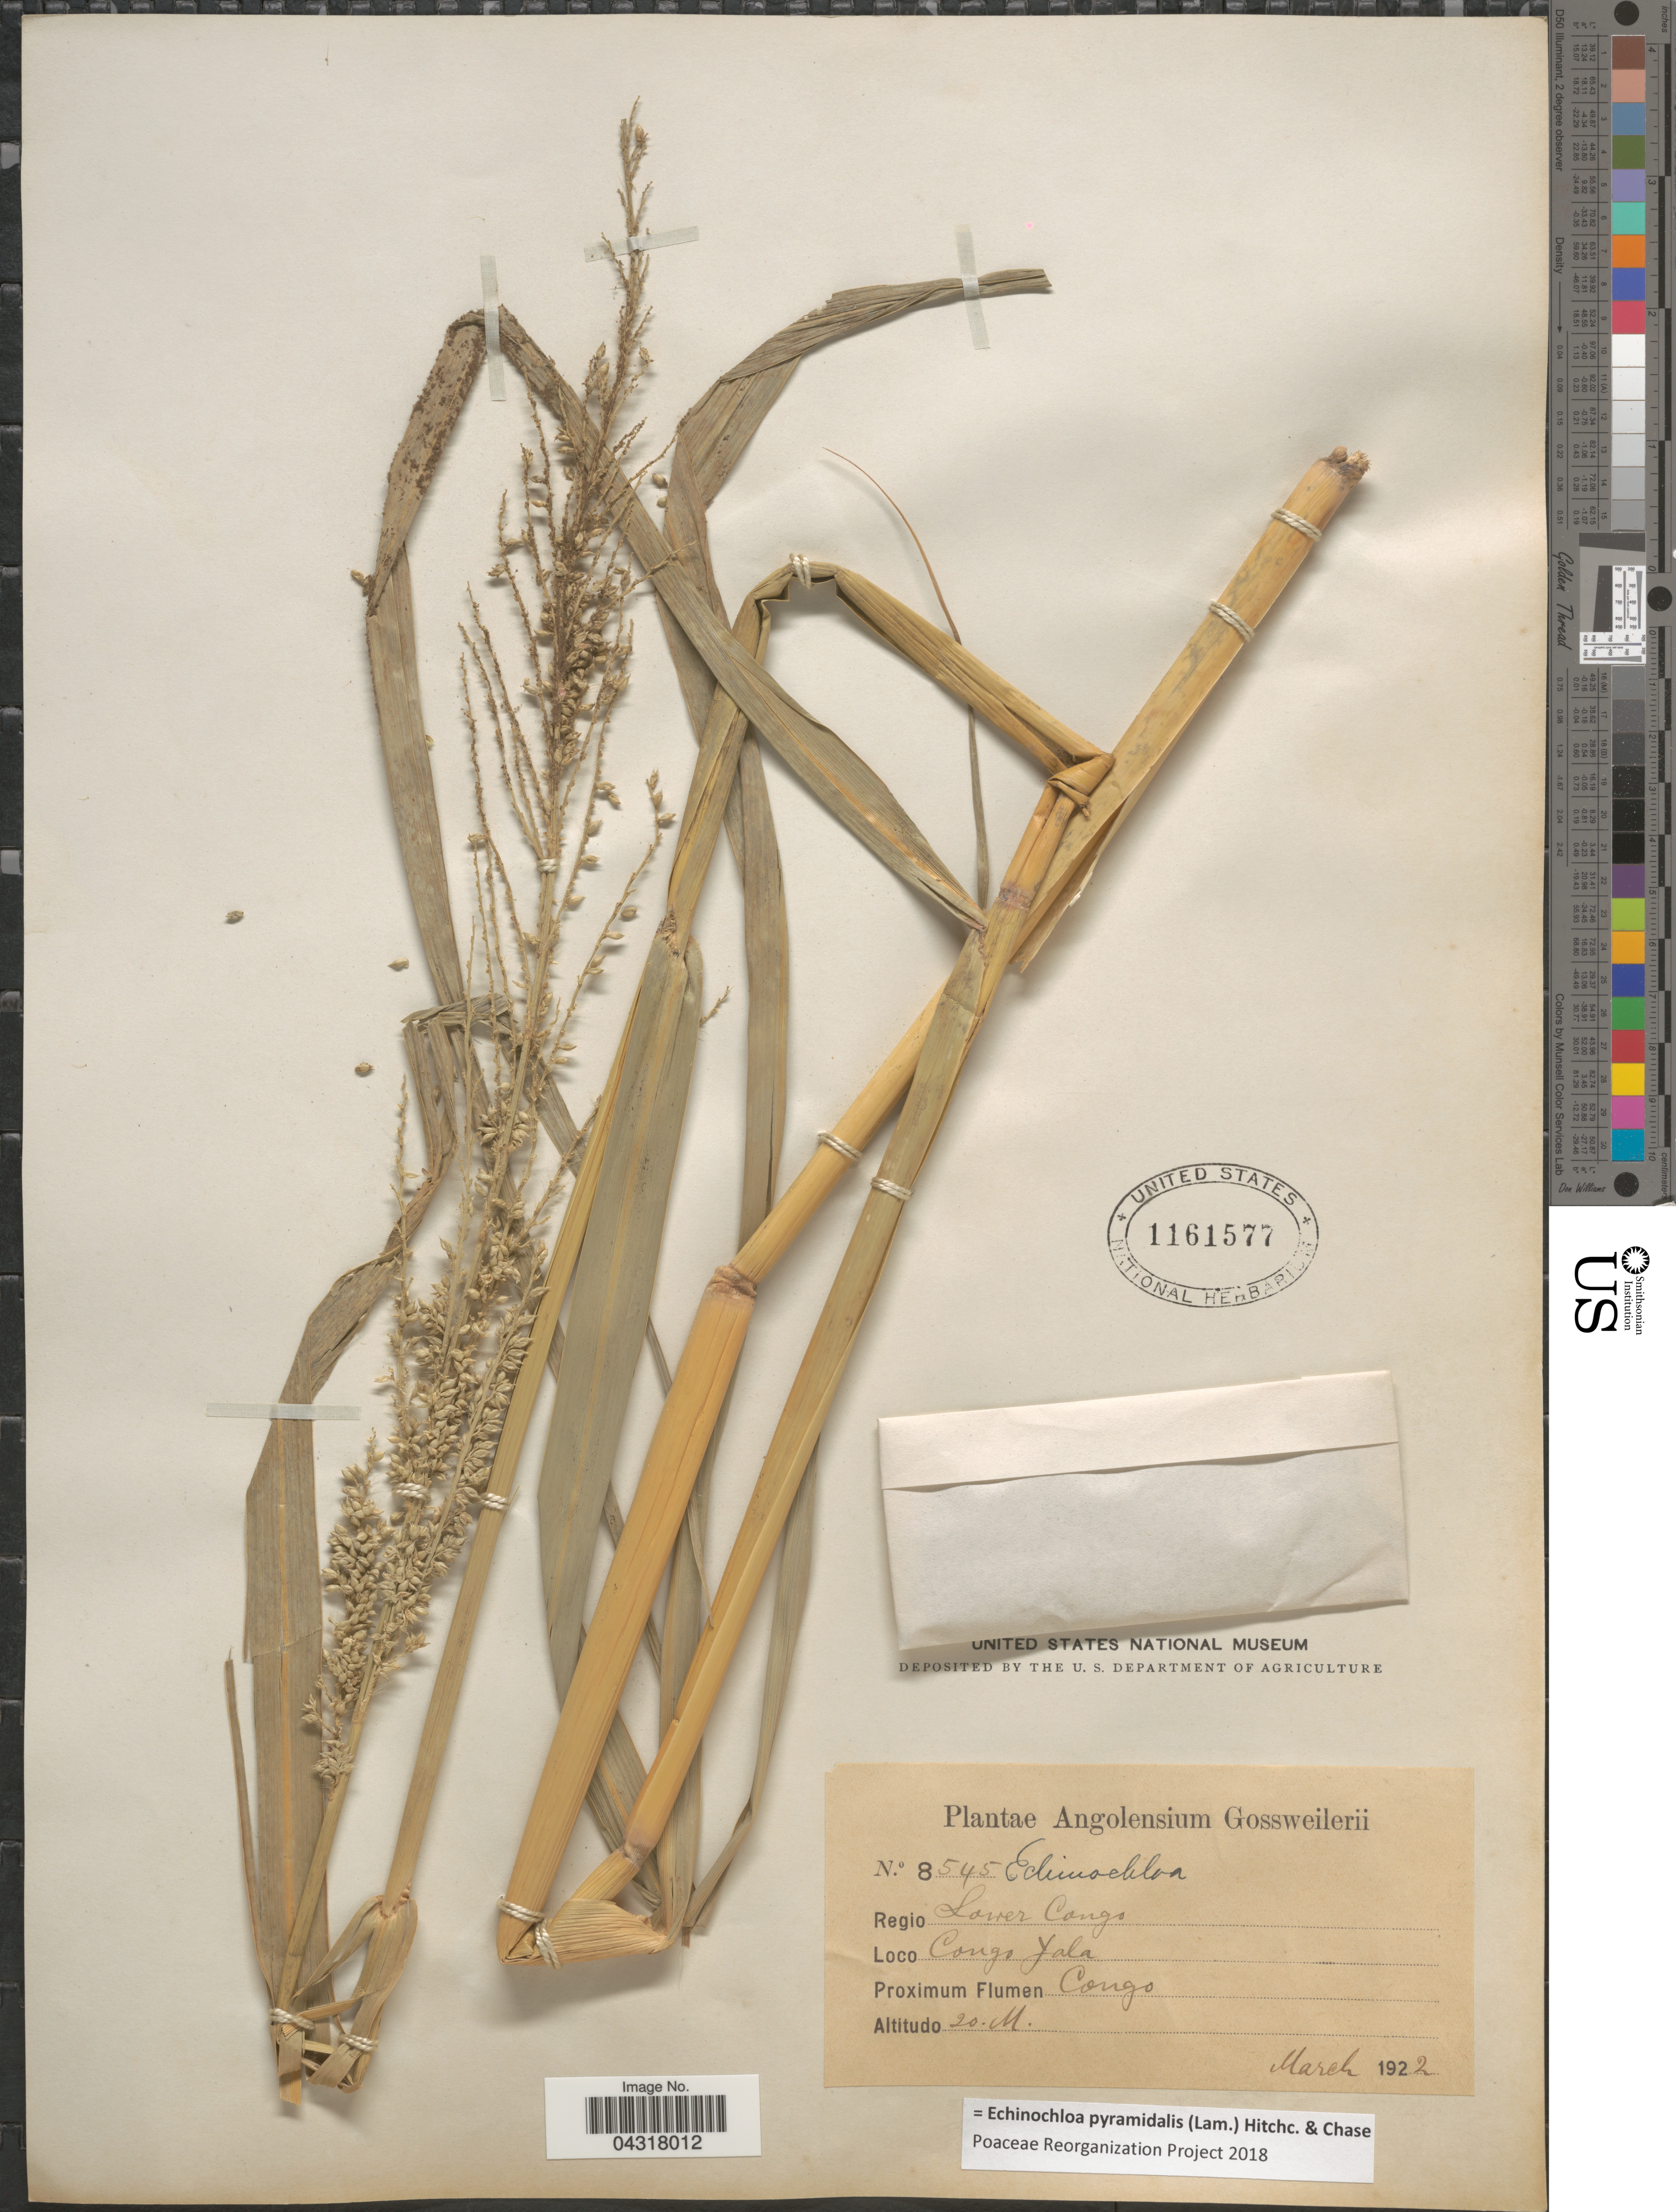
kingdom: Plantae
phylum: Tracheophyta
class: Liliopsida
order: Poales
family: Poaceae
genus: Echinochloa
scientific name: Echinochloa pyramidalis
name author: (Lam.) Hitchc. & Chase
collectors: -. Gossweiler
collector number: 8545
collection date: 1922-03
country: Congo, Democratic Republic of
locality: Regio Lower Congo. Congo Yala. Proximum Flumen Congo.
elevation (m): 20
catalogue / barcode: US 1161577